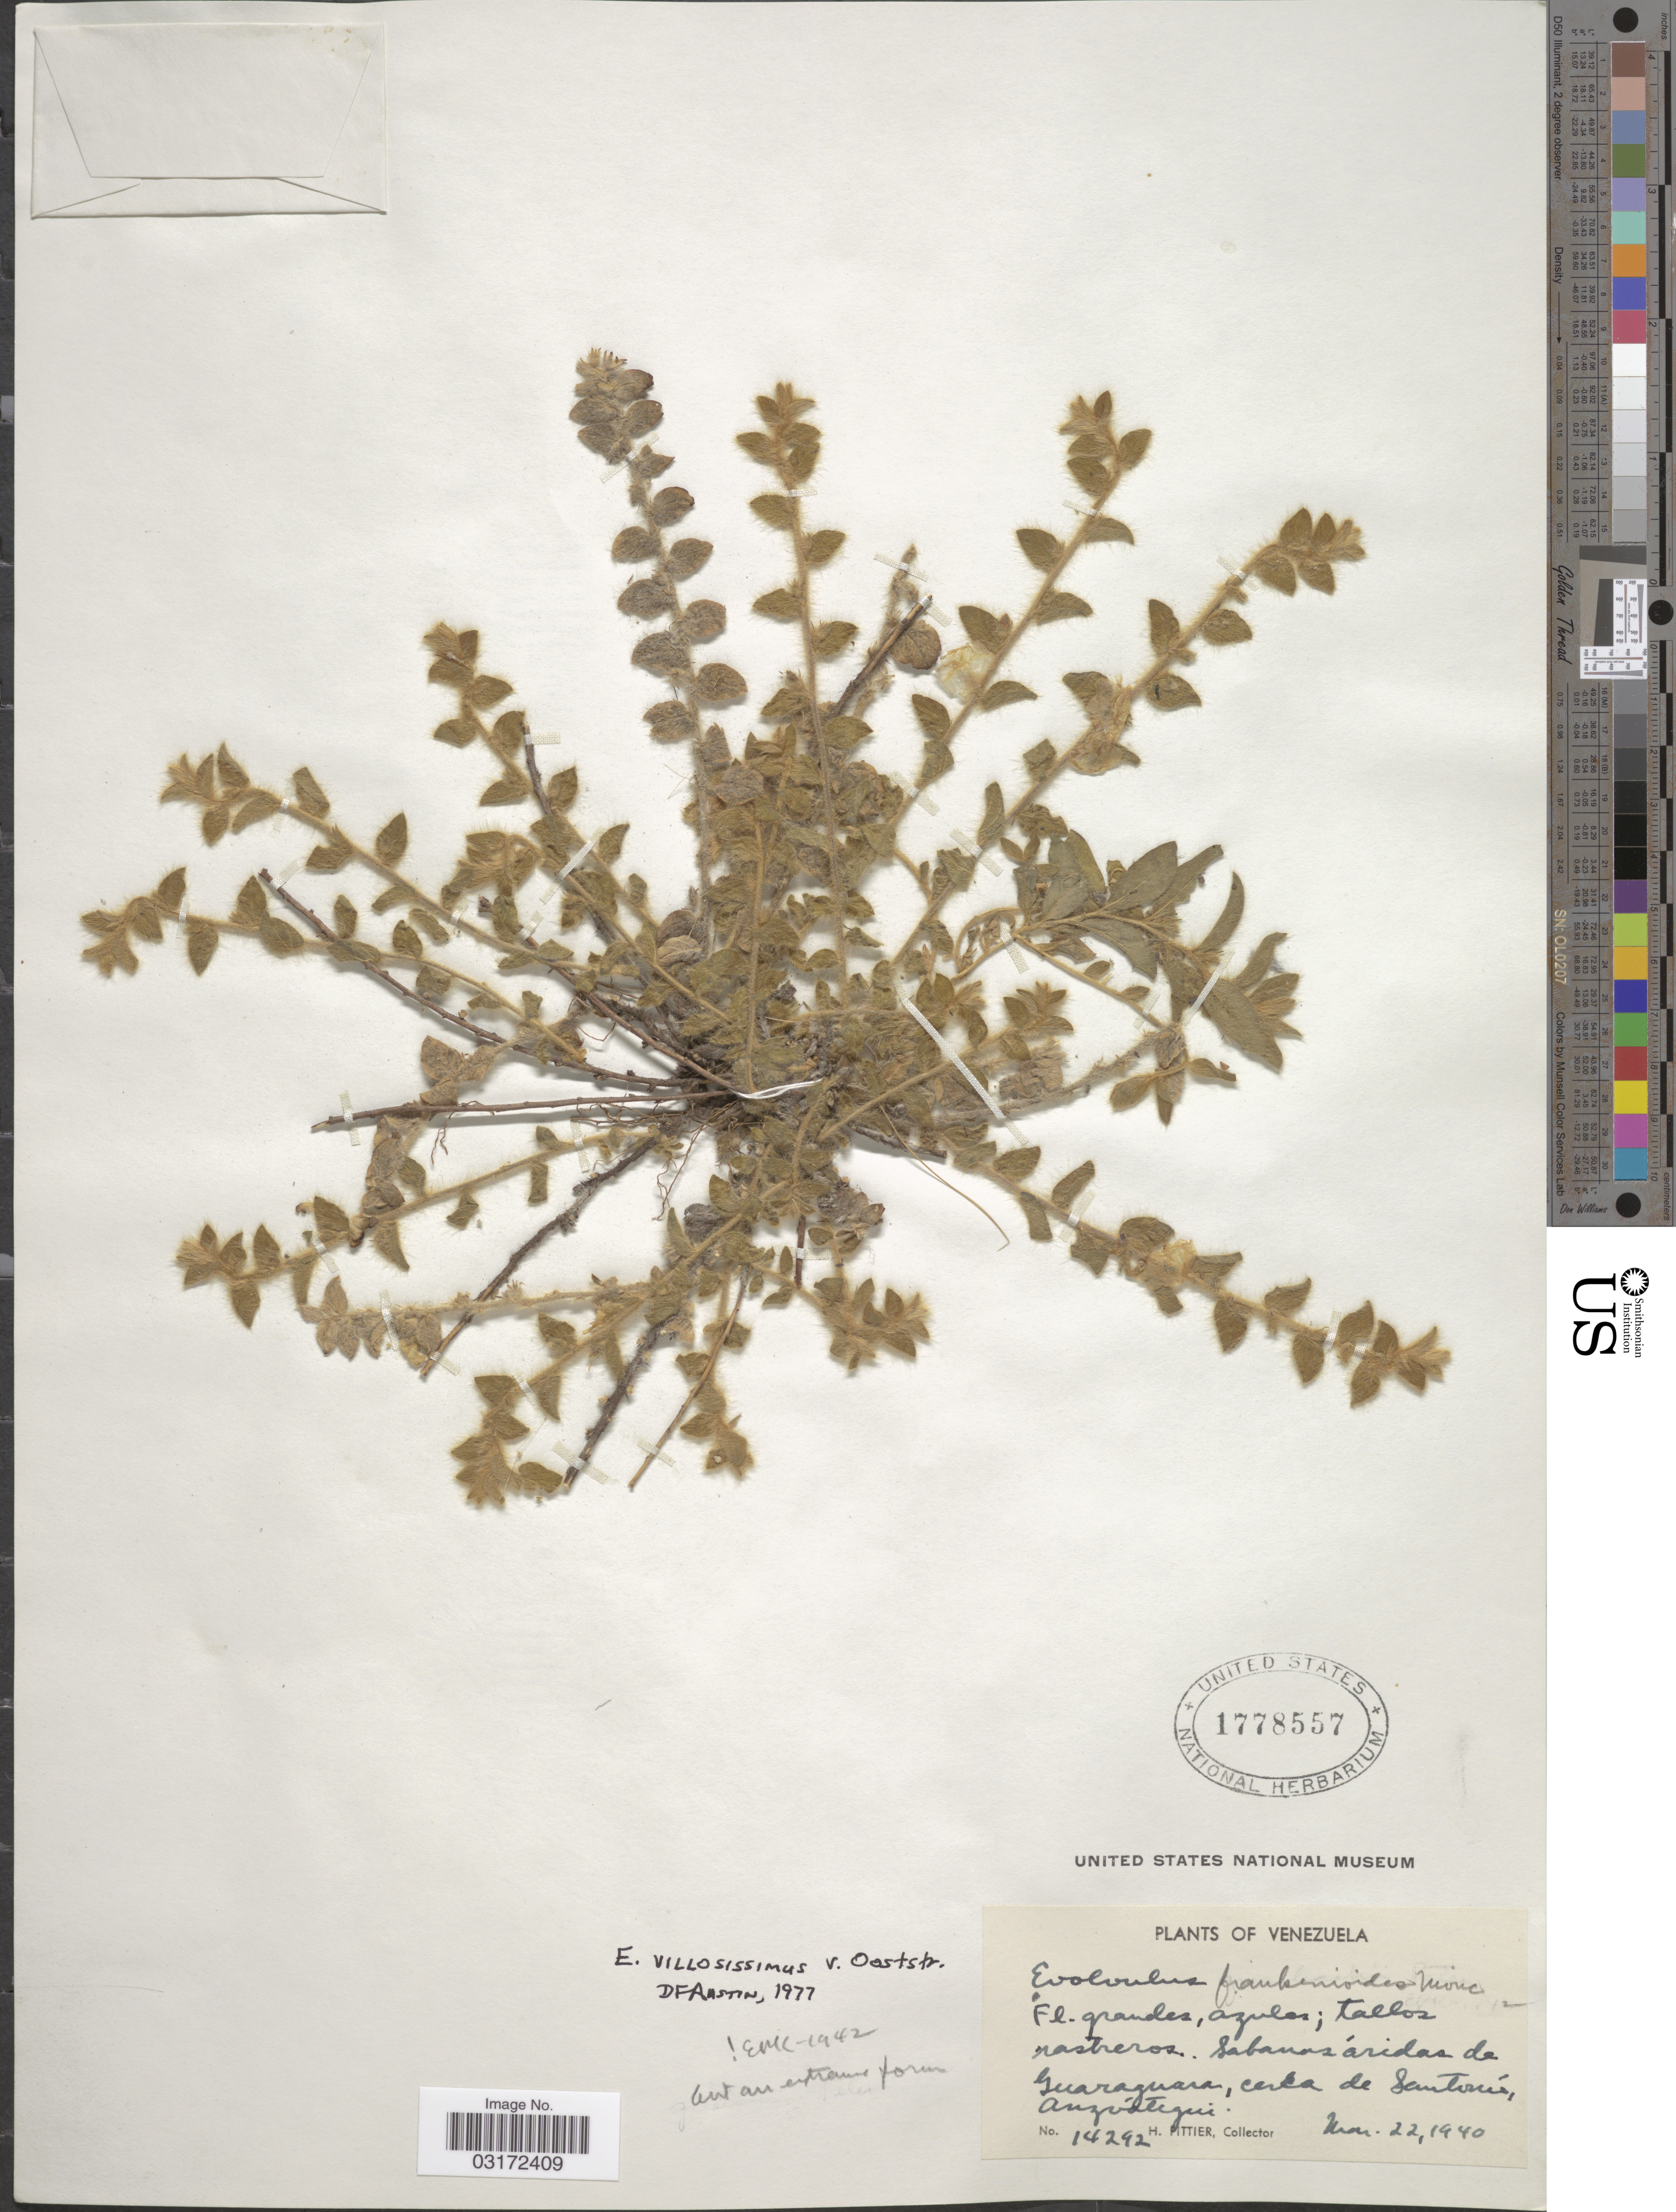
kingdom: Plantae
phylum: Tracheophyta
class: Magnoliopsida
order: Solanales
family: Convolvulaceae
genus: Evolvulus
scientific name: Evolvulus villosissimus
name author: Ooststr.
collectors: H. F. Pittier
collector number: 14292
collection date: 1940-03-22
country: Venezuela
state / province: Anzoategui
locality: Sabanas áridas de Guaraguara, cerca de Santomé.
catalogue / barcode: US 1778557